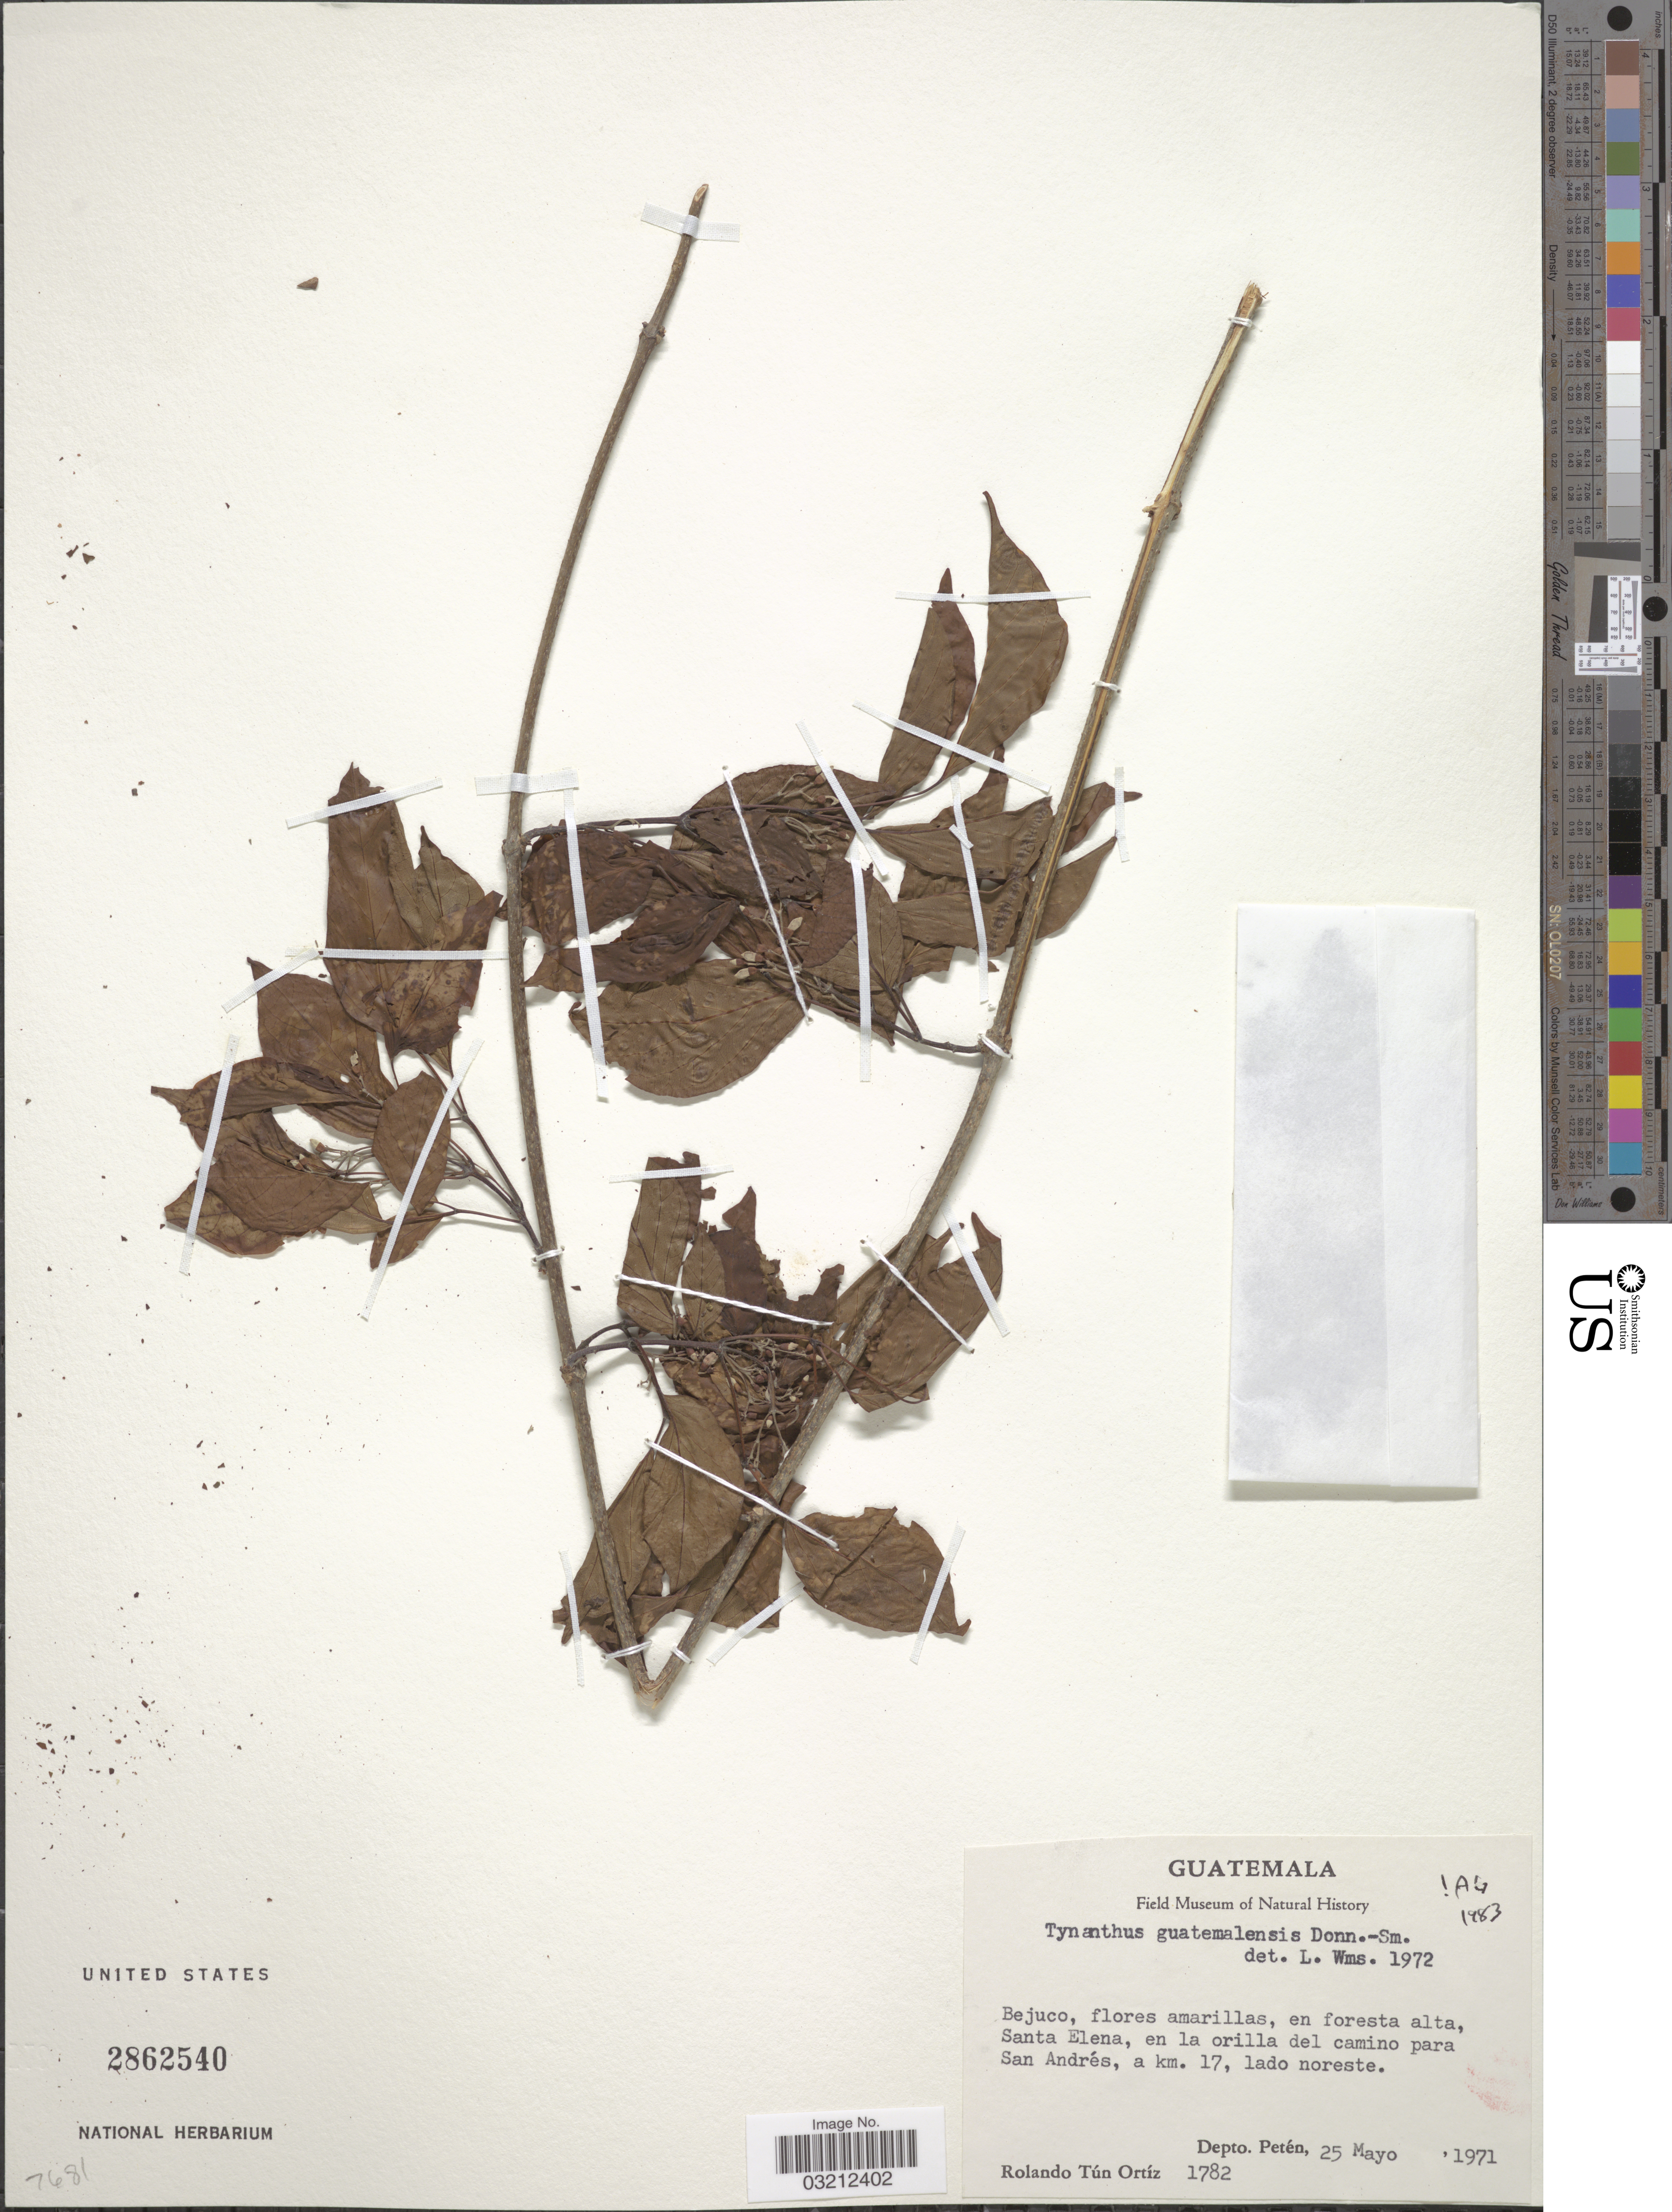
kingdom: Plantae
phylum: Tracheophyta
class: Magnoliopsida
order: Lamiales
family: Bignoniaceae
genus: Tynanthus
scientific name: Tynanthus guatemalensis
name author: Donn. Sm.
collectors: R. T. Ortíz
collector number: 1782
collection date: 1971-05-25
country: Guatemala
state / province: El Petén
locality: Santa Elena, en la orilla del camino para San Andrés, a km. 17, lado noreste. Depto. Petén.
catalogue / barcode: US 2862540